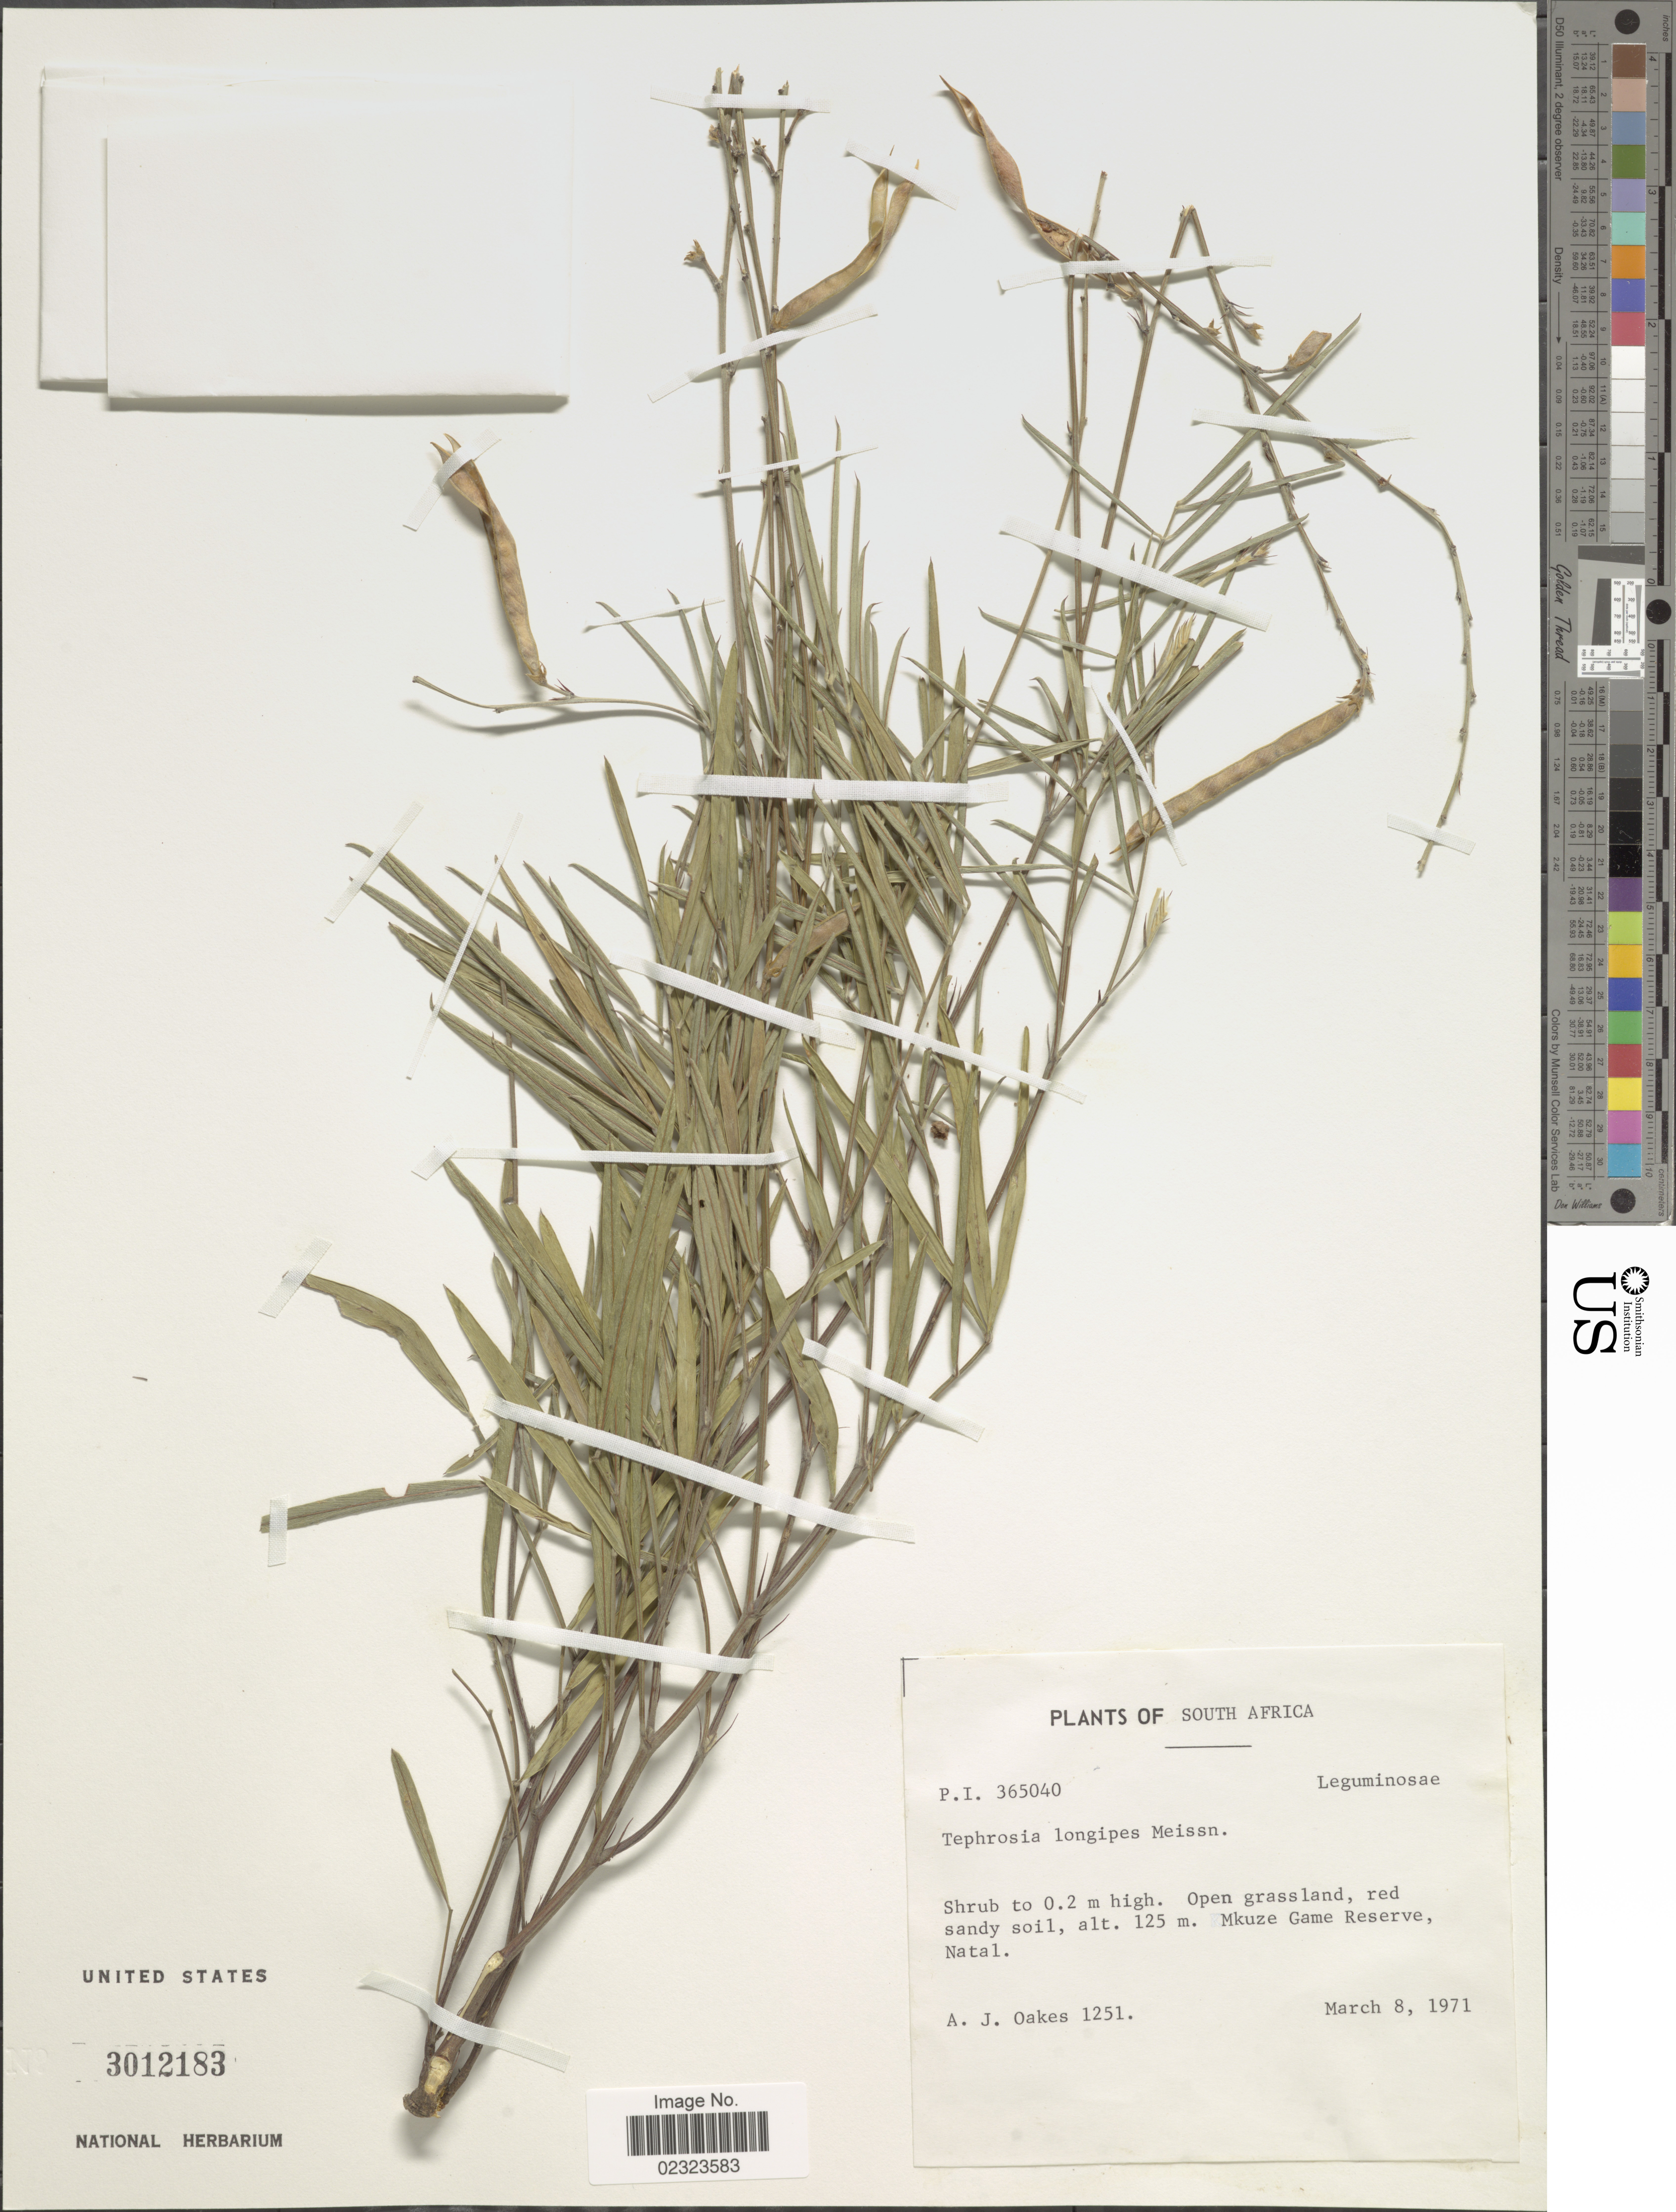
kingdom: Plantae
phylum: Tracheophyta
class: Magnoliopsida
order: Fabales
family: Fabaceae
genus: Tephrosia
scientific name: Tephrosia longipes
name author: Meisn.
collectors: A. Oakes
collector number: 1251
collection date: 1971-03-08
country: South Africa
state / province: KwaZulu-Natal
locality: Mkuze Game Reserve, Natal.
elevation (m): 125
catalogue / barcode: US 3012183